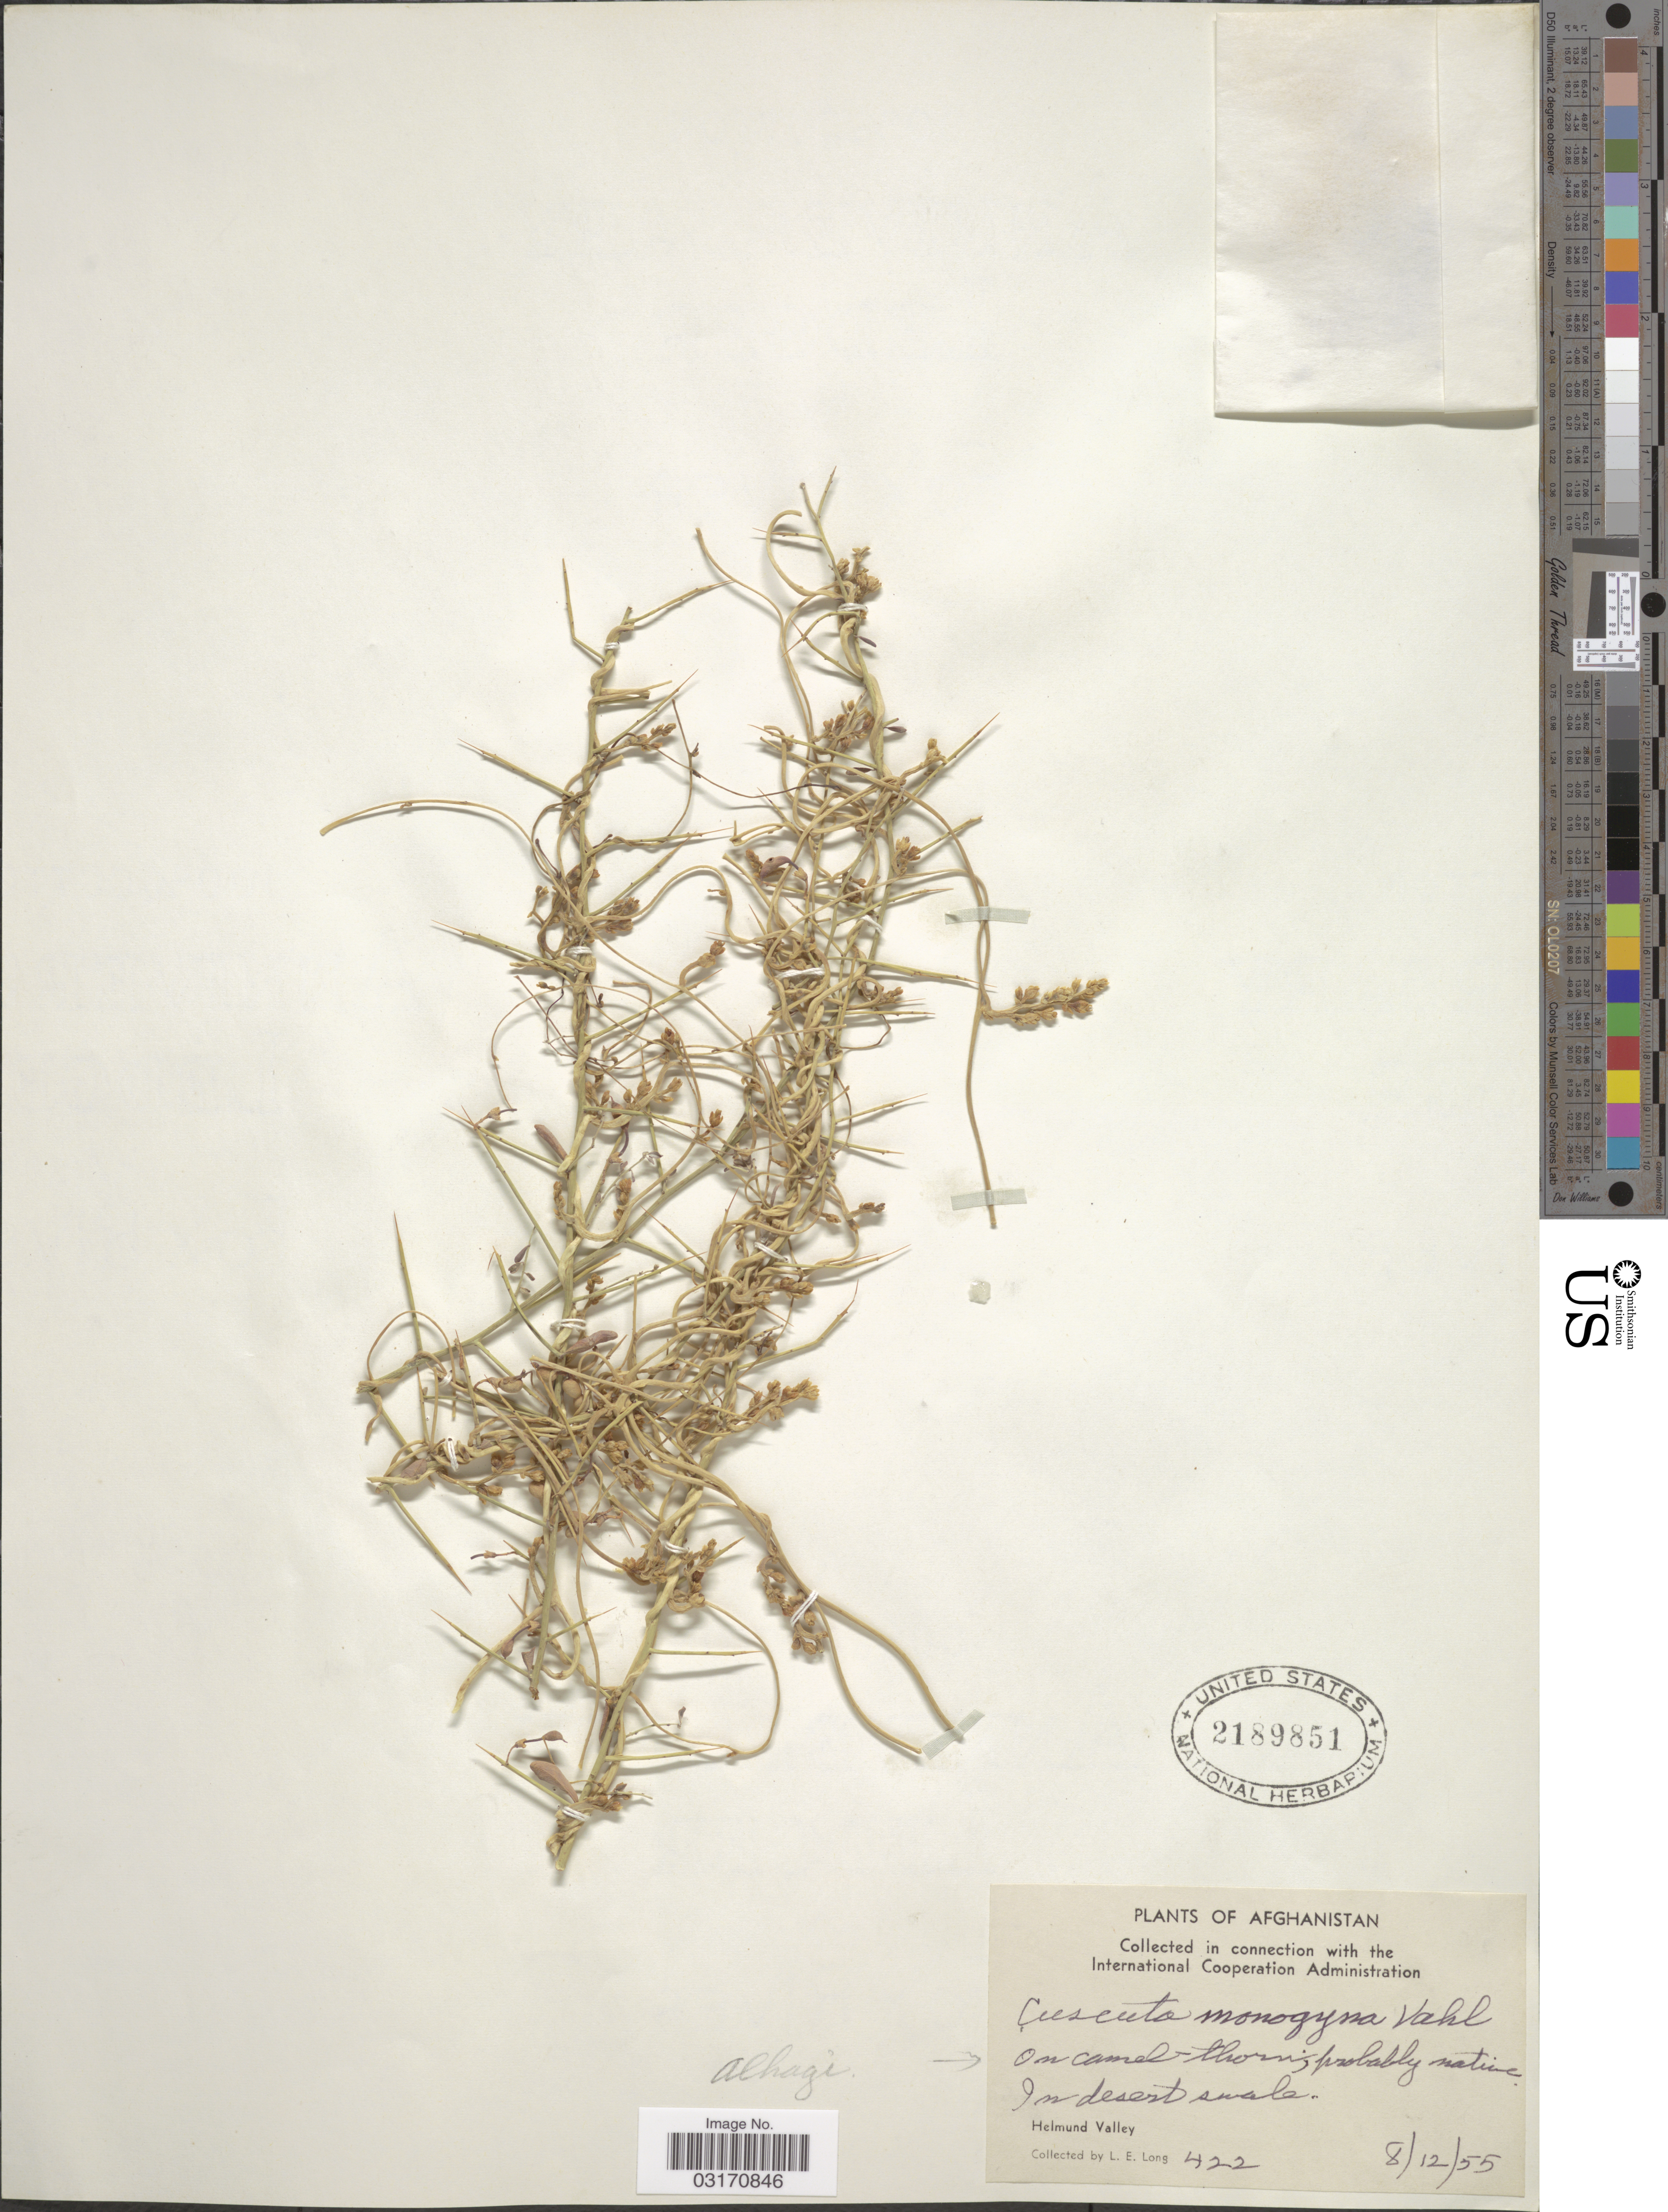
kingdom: Plantae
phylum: Tracheophyta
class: Magnoliopsida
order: Solanales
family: Convolvulaceae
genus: Cuscuta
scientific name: Cuscuta monogyna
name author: Vahl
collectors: L. E. Long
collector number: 422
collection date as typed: Transcribed d/m/y: 8/12/55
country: Afghanistan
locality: Helmund Valley.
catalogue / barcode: US 2189851